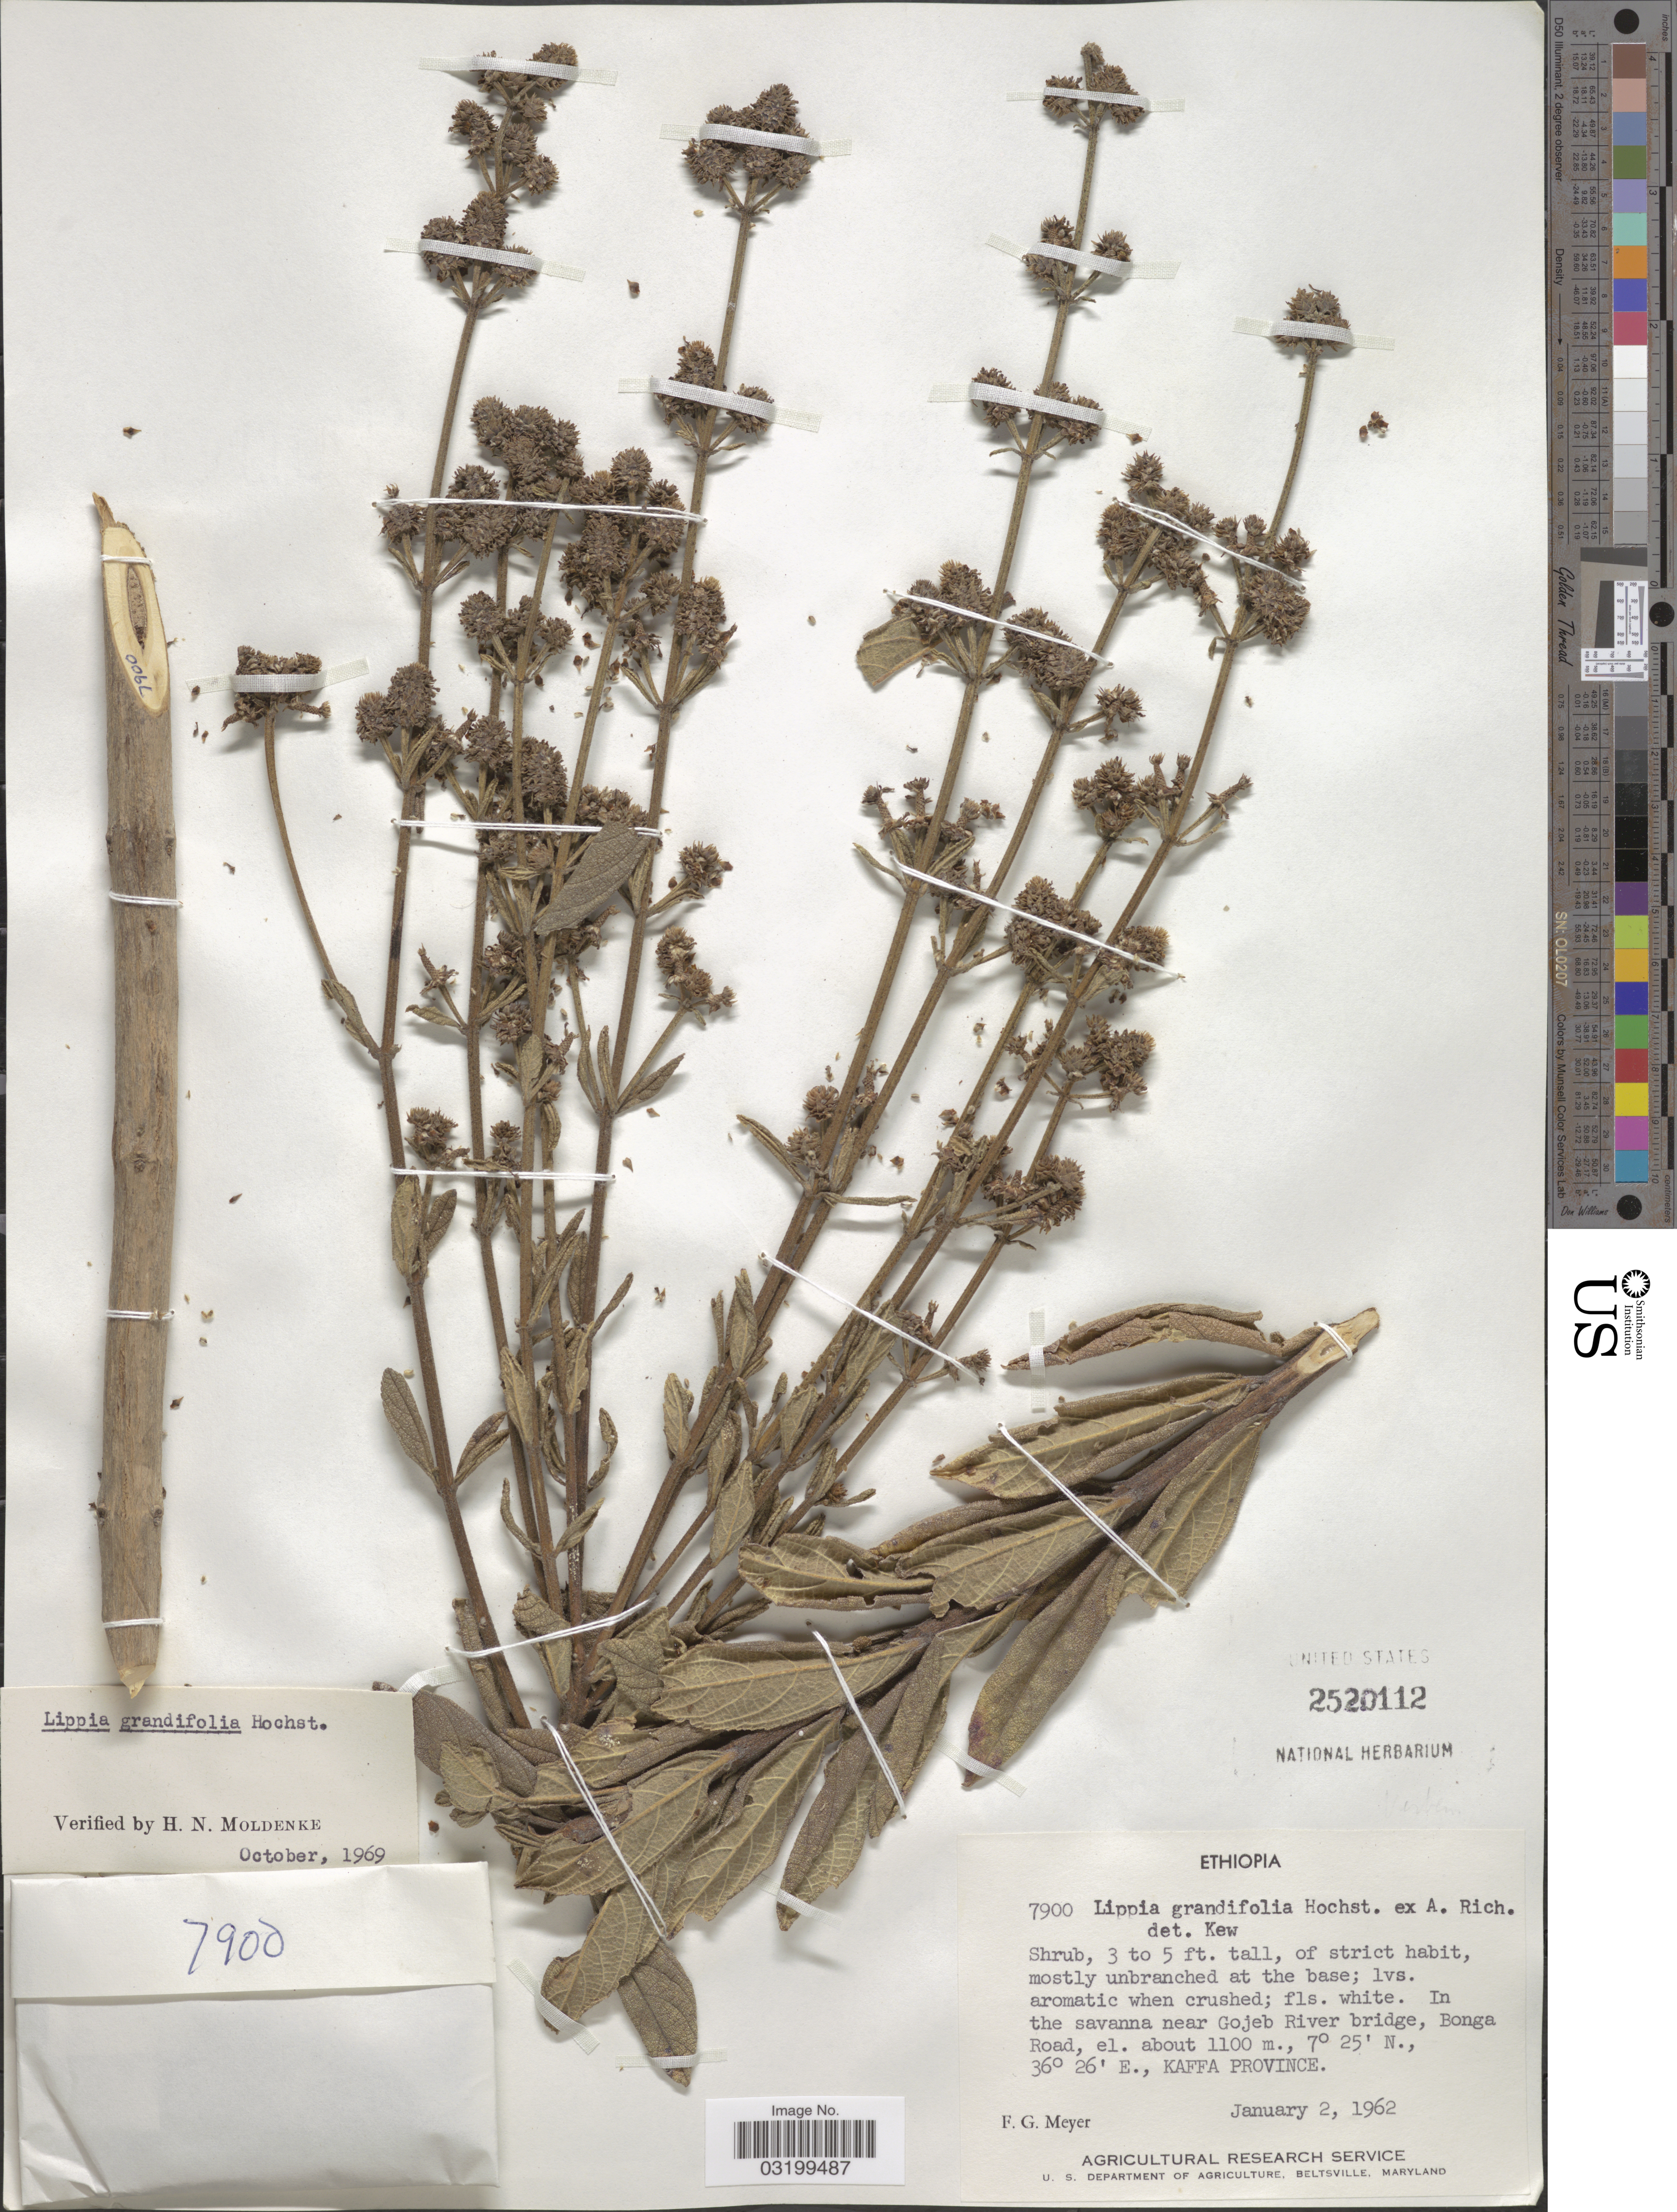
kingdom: Plantae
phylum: Tracheophyta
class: Magnoliopsida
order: Lamiales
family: Verbenaceae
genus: Lippia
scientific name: Lippia grandifolia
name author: Hochst. ex A. Rich.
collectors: F. G. Meyer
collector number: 7900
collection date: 1962-01-02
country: Ethiopia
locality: In the savanna near Gojeb River bridge, Bonga Road. KAFFA PROVINCE.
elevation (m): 1100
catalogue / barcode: US 2520112